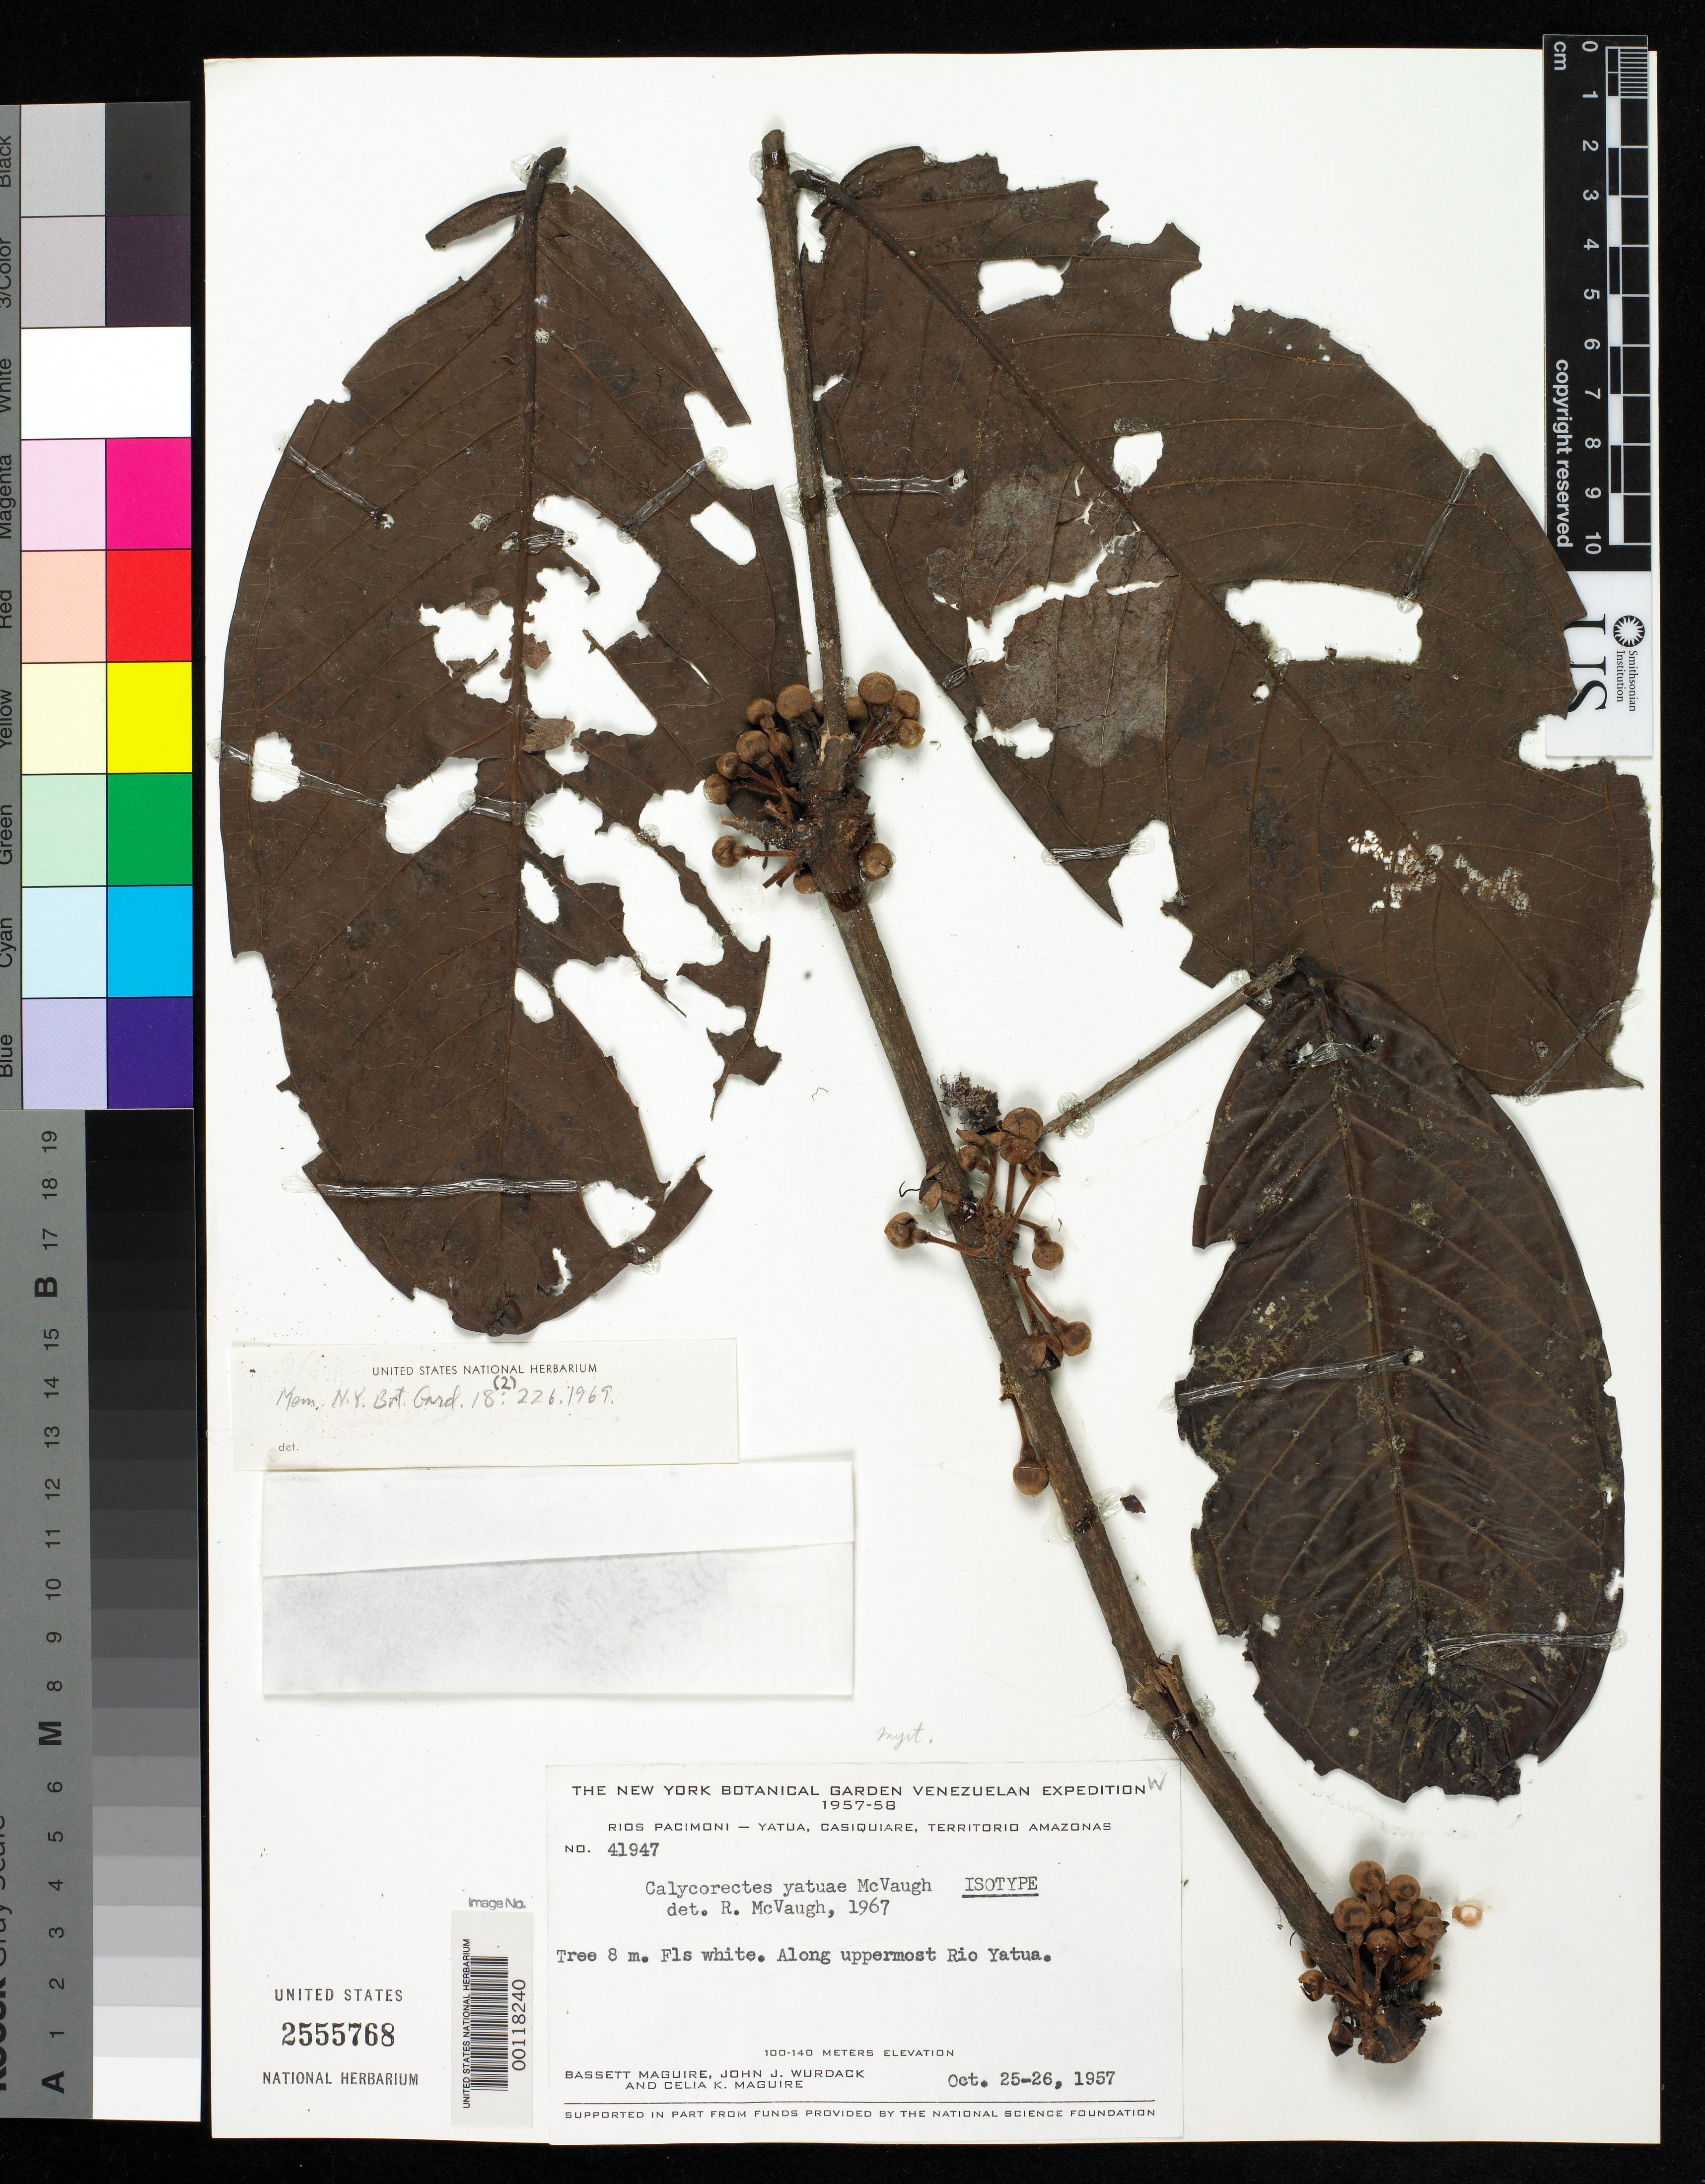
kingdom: Plantae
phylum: Tracheophyta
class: Magnoliopsida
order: Myrtales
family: Myrtaceae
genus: Calycorectes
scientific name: Calycorectes yatuae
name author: McVaugh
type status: Isotype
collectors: B. Maguire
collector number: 41947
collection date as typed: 25 Oct 1957 to 26 Oct 1957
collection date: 1957-10-25/1957-10-26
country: Venezuela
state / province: Amazonas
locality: Rio Yatua.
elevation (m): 100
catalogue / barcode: US 2555768